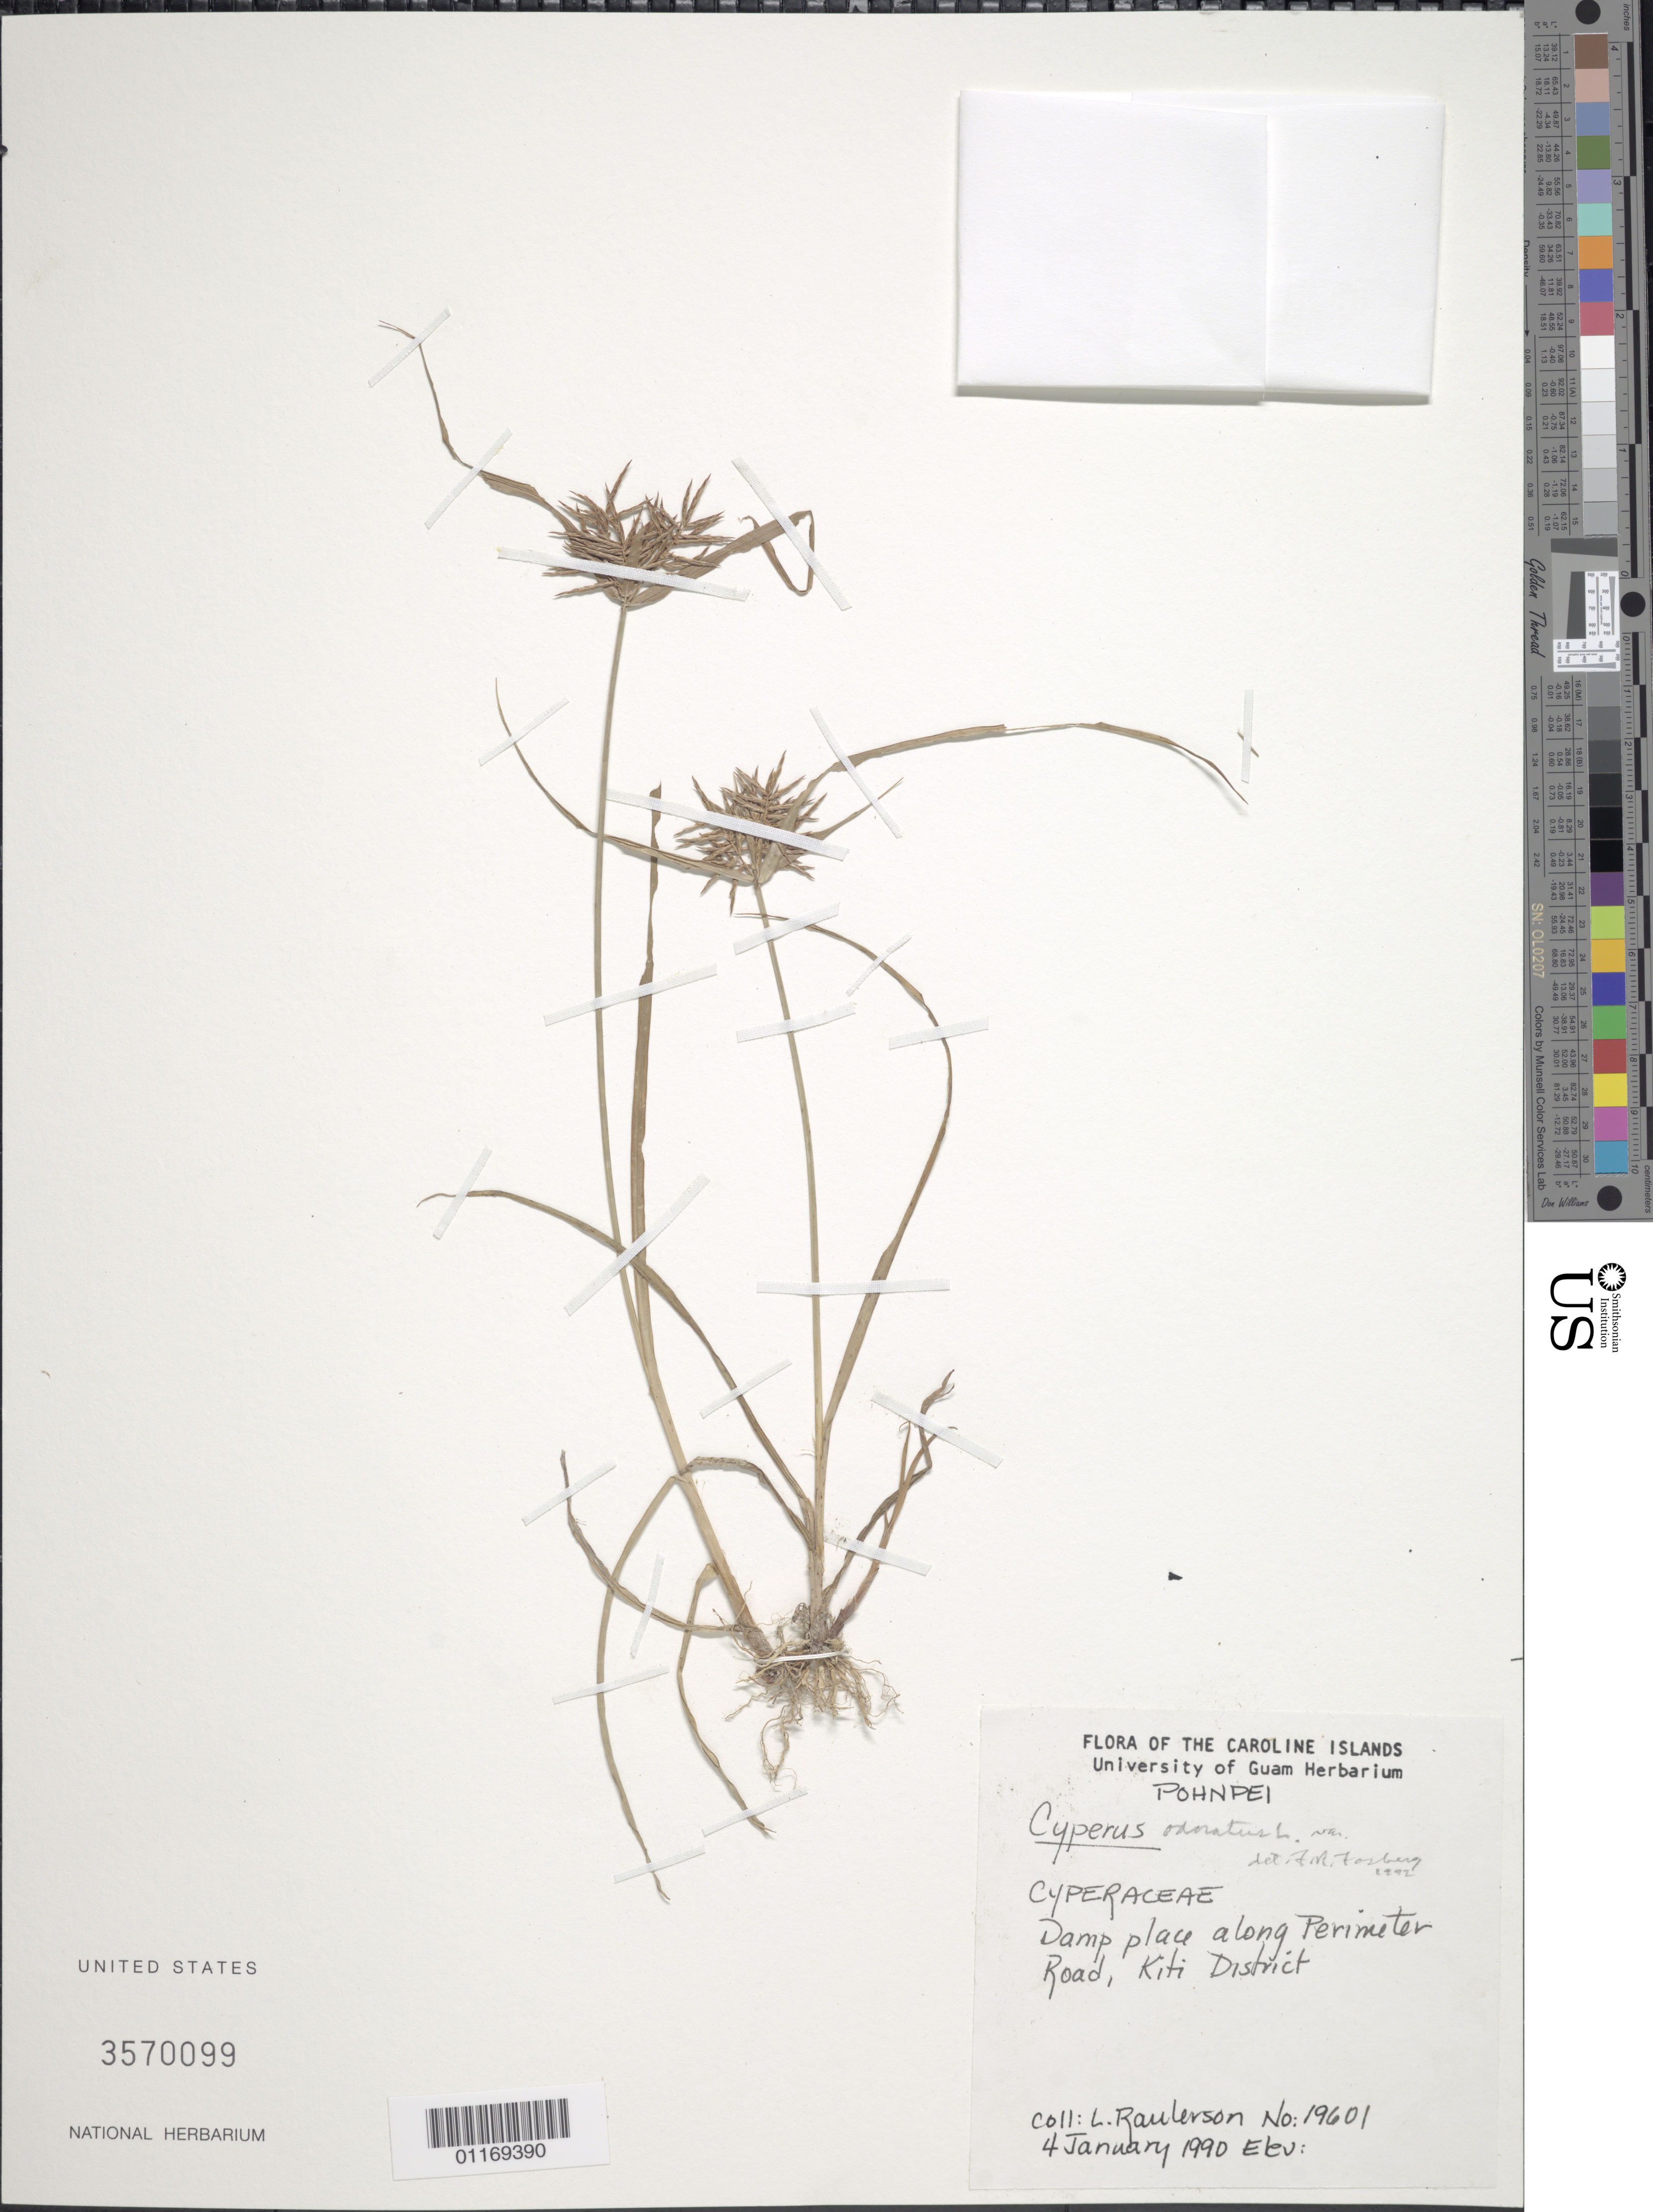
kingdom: Plantae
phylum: Tracheophyta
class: Liliopsida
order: Poales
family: Cyperaceae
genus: Cyperus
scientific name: Cyperus odoratus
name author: L.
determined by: Fosberg, F. R.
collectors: L. Raulerson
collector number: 19601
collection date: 1990-01-04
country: Micronesia, Federated States of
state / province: Pohnpei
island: Pohnpei [Ponape]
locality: Marsh along Perimeter road in Kiti District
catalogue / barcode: US 3570099